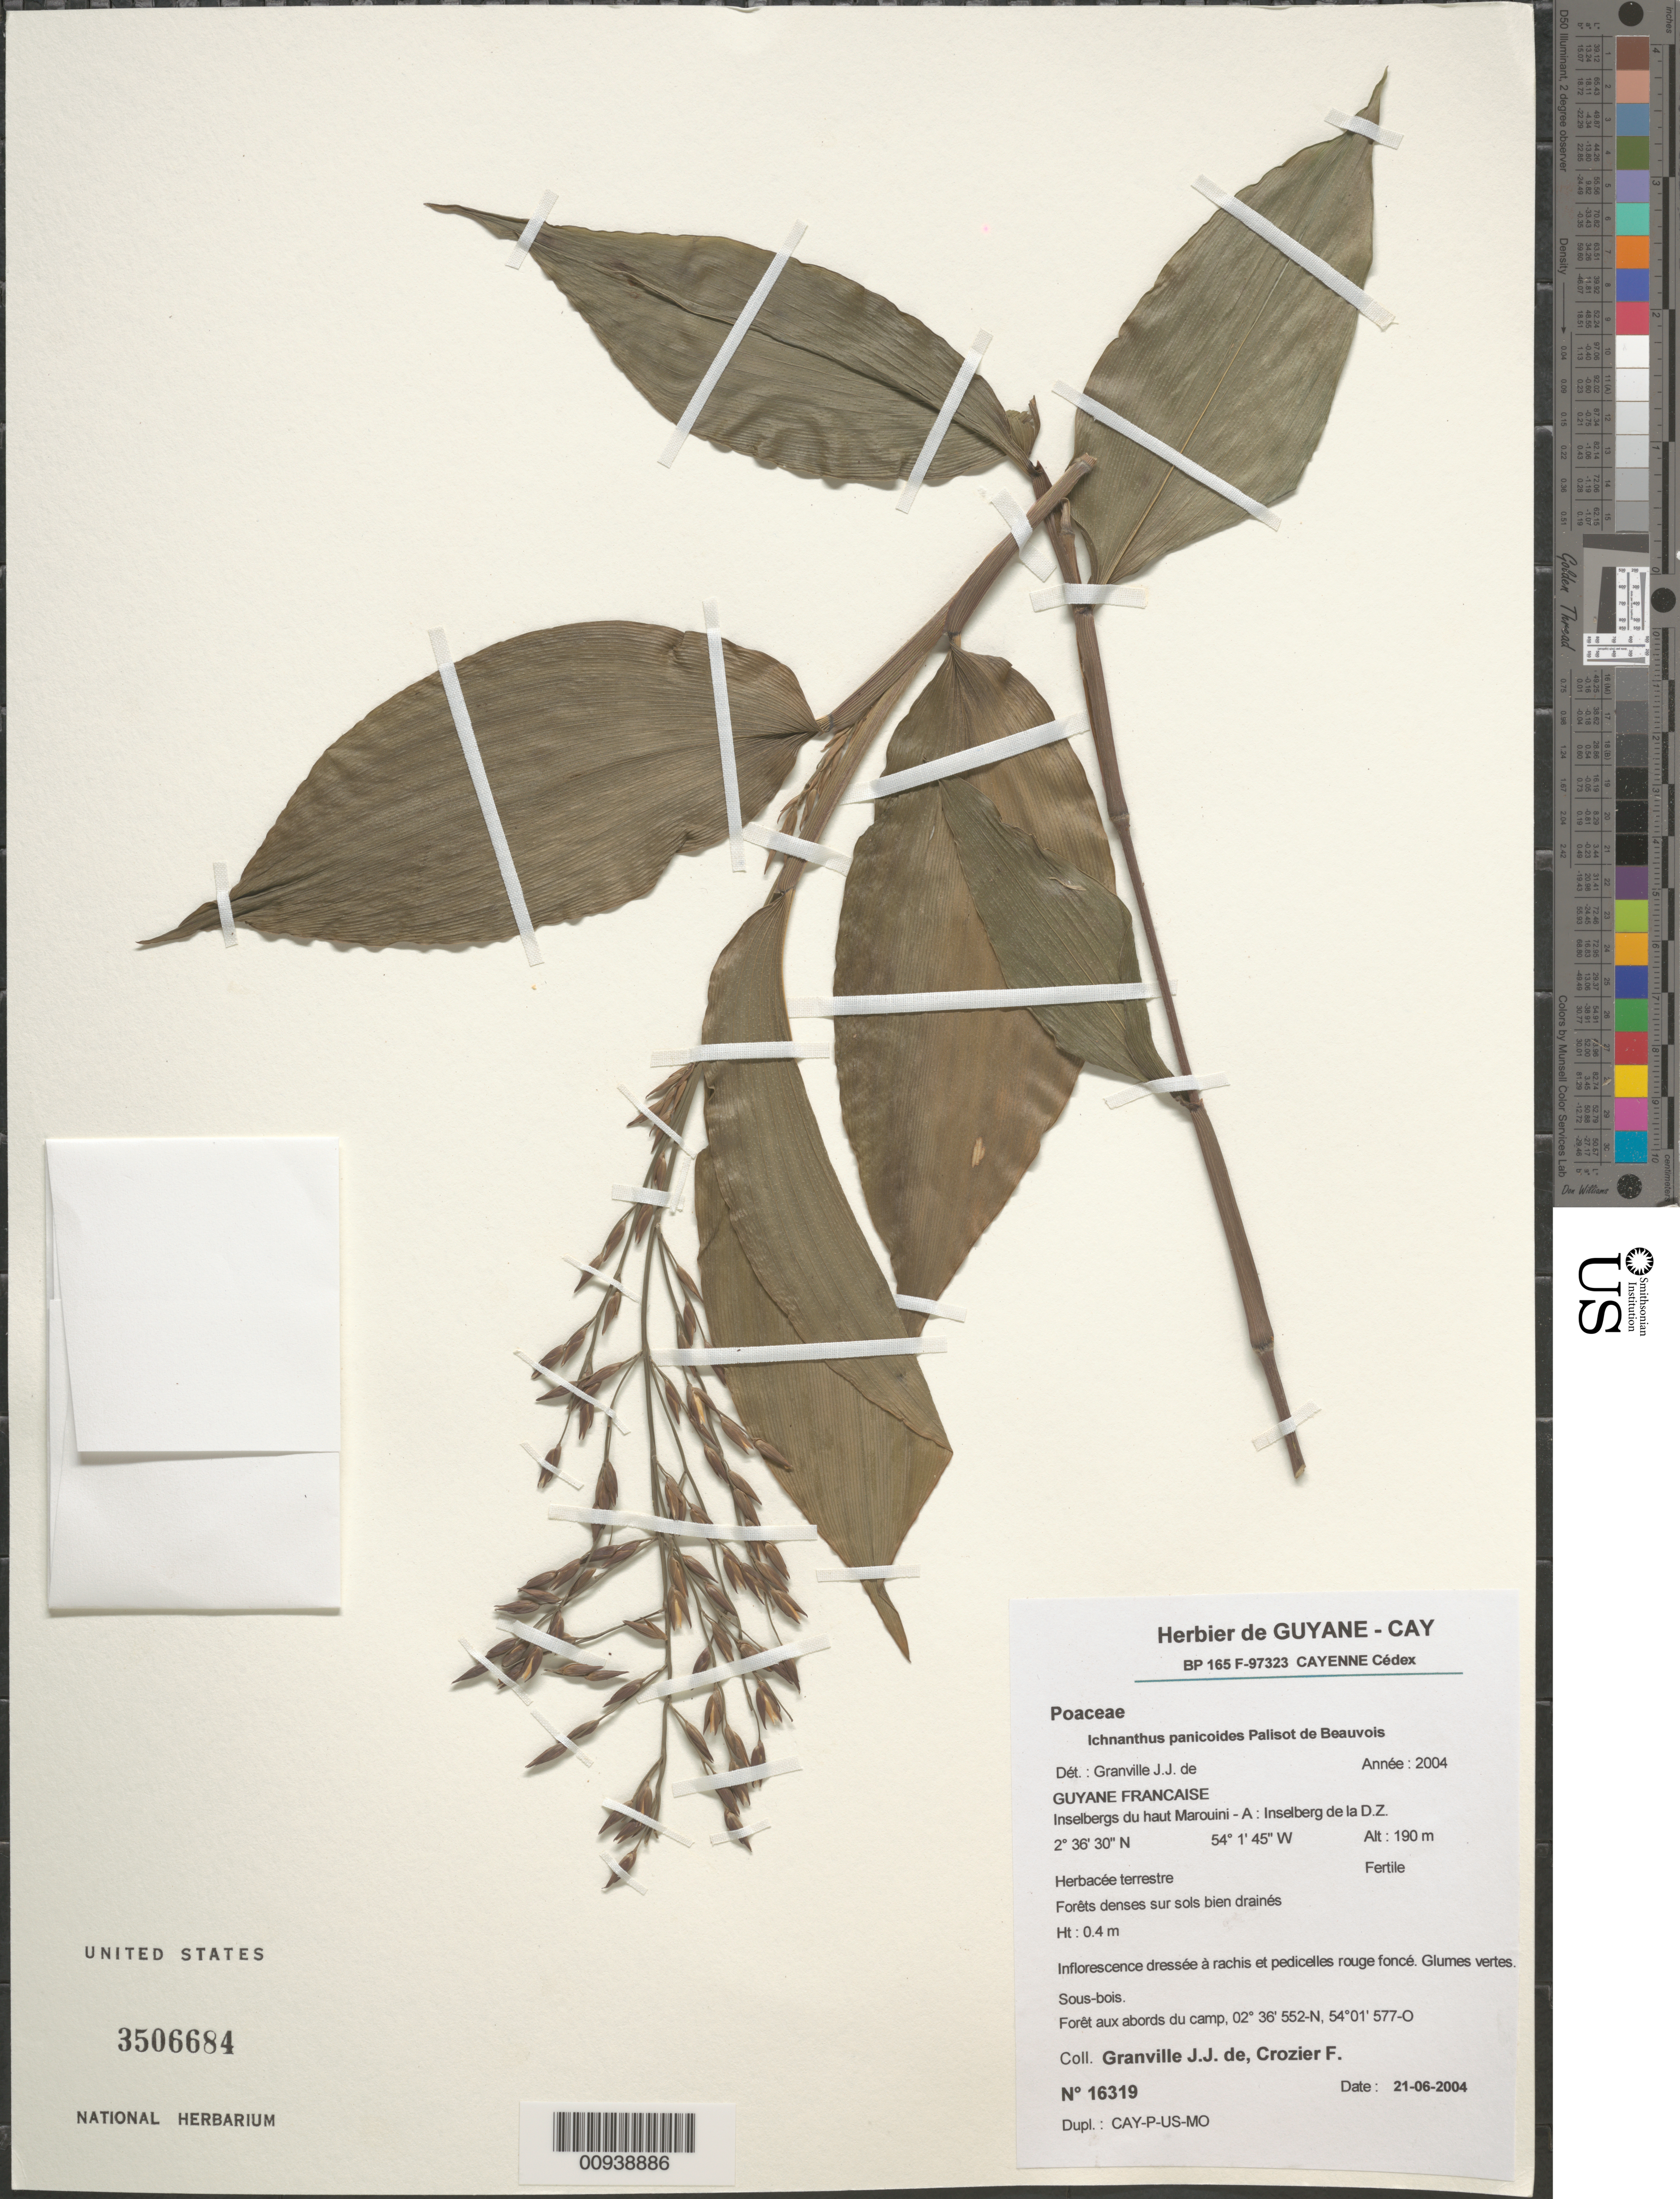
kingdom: Plantae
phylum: Tracheophyta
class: Liliopsida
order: Poales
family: Poaceae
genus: Ichnanthus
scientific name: Ichnanthus panicoides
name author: P. Beauv.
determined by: Granville, J. J. de, (CAY), Institut de Recherche pour le Developpement (IRD) (FRENCH GUIANA)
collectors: J.-J. de Granville & F. Crozier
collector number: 16319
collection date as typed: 21-Jun-04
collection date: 2004-06-21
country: French Guiana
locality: Haut Marouini-A; Inselberg de la D.Z.; abords du camp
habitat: Forêts denses sur sols bien drainés, sous bois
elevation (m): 190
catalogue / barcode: US 3506684